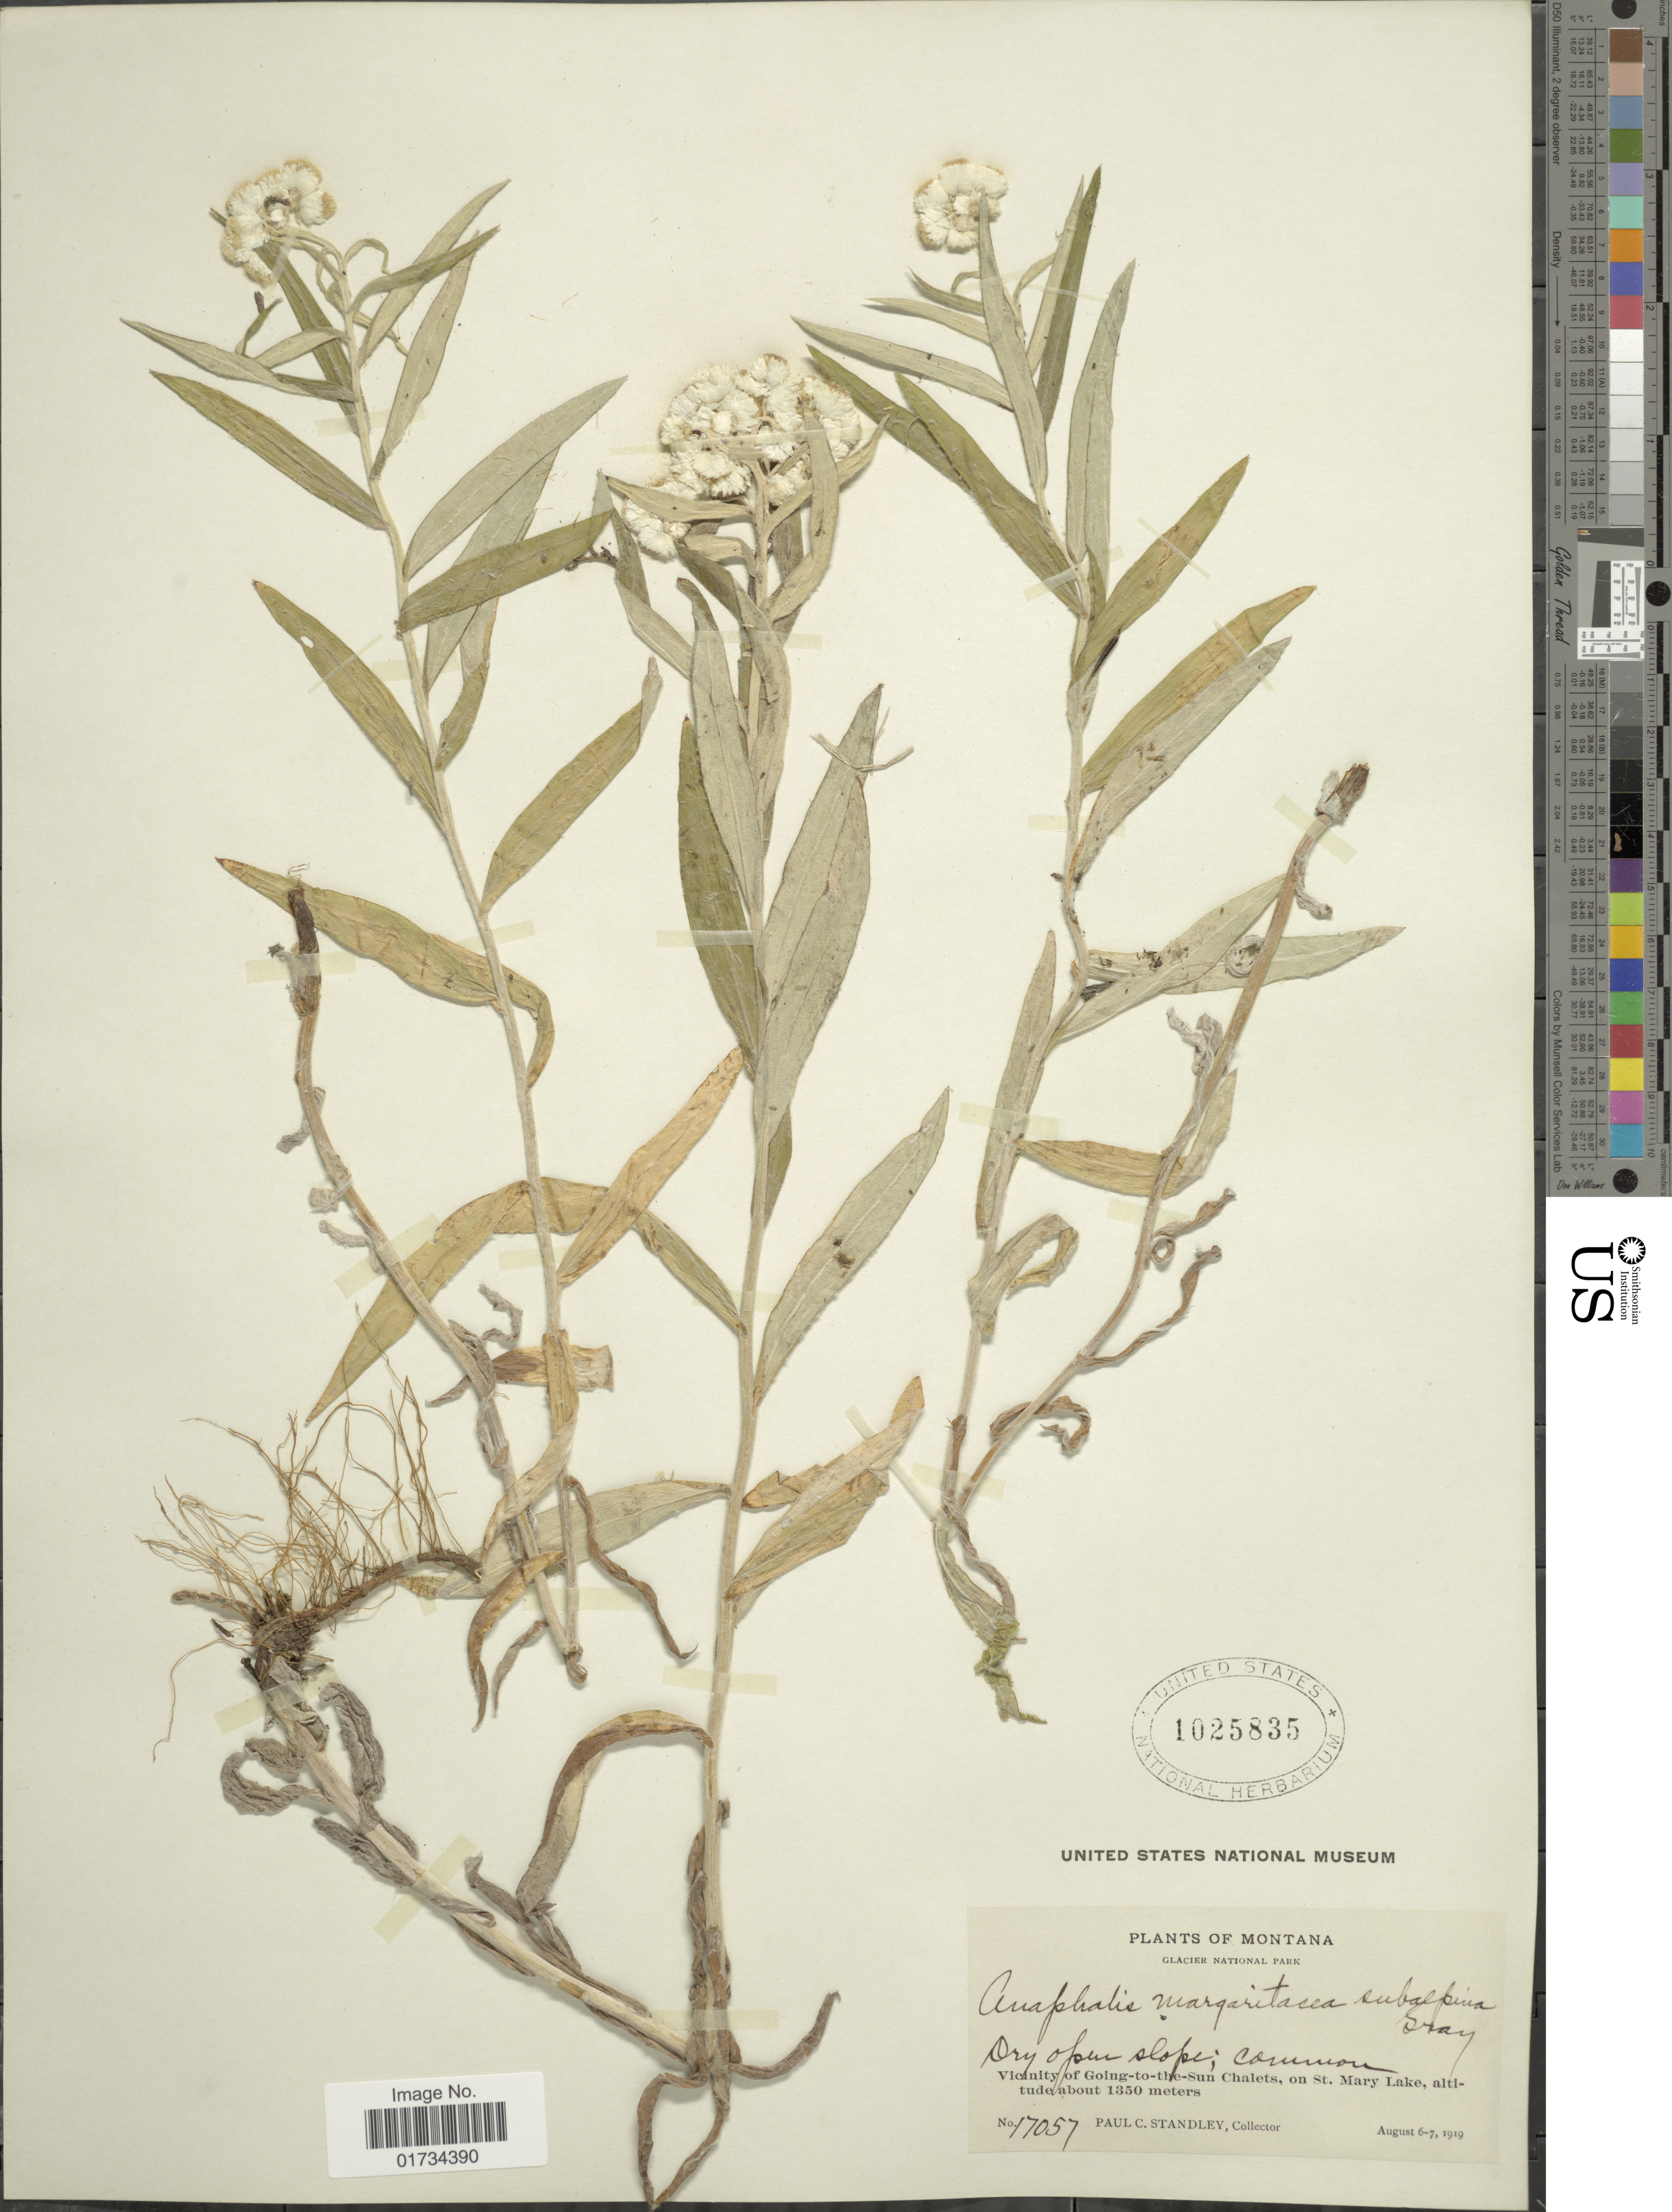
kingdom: Plantae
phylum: Tracheophyta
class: Magnoliopsida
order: Asterales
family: Asteraceae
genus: Anaphalis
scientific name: Anaphalis subalpina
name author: (A. Gray) Rydb.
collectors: P. C. Standley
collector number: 17057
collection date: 1919-08-06/1919-08-07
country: United States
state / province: Montana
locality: Montana. Glacier National Park. Dry open slope. Vicinity of Going-to-the-Sun Chaltes, on St. Mary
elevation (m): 1350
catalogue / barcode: US 1025835